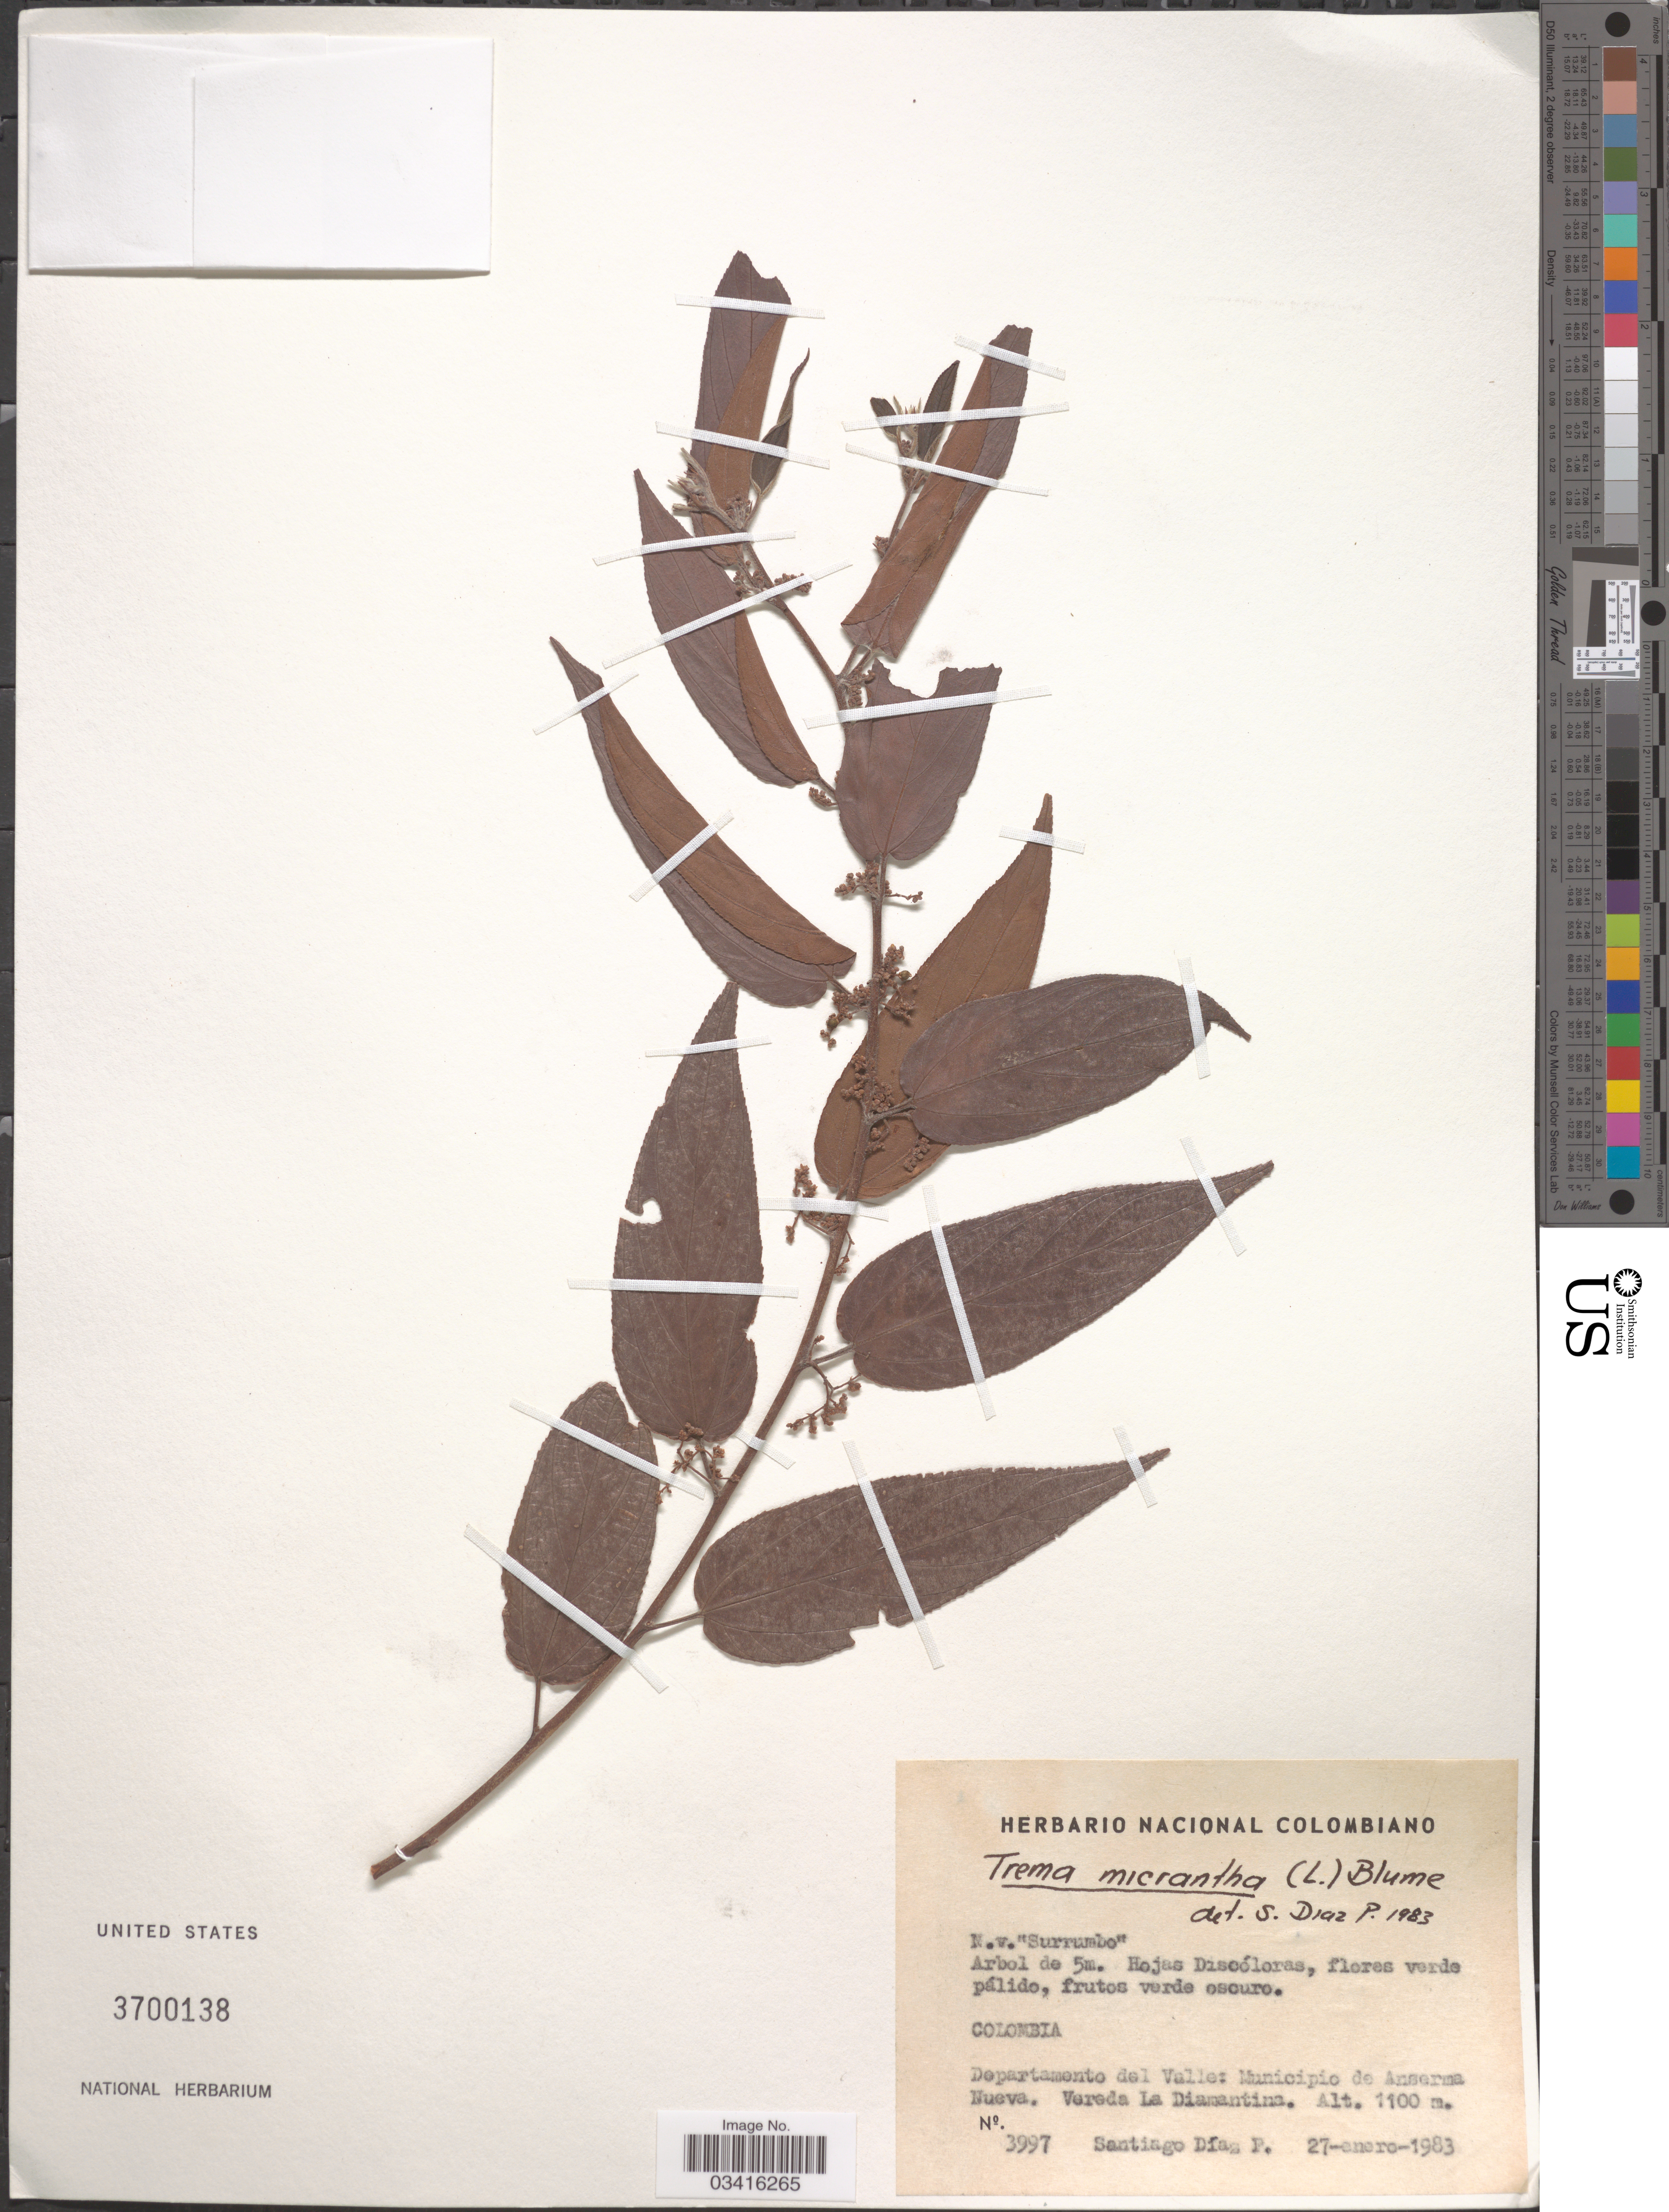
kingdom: Plantae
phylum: Tracheophyta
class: Magnoliopsida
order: Rosales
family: Cannabaceae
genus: Trema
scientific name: Trema micranthum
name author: (L.) Blume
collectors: S. Diaz P.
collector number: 3997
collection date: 1983-01-27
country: Colombia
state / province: Valle del Cauca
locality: Departamento del Valle: Municipio de Anserma Nueva. Vereda La Diamantina.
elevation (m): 1100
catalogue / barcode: US 3700138